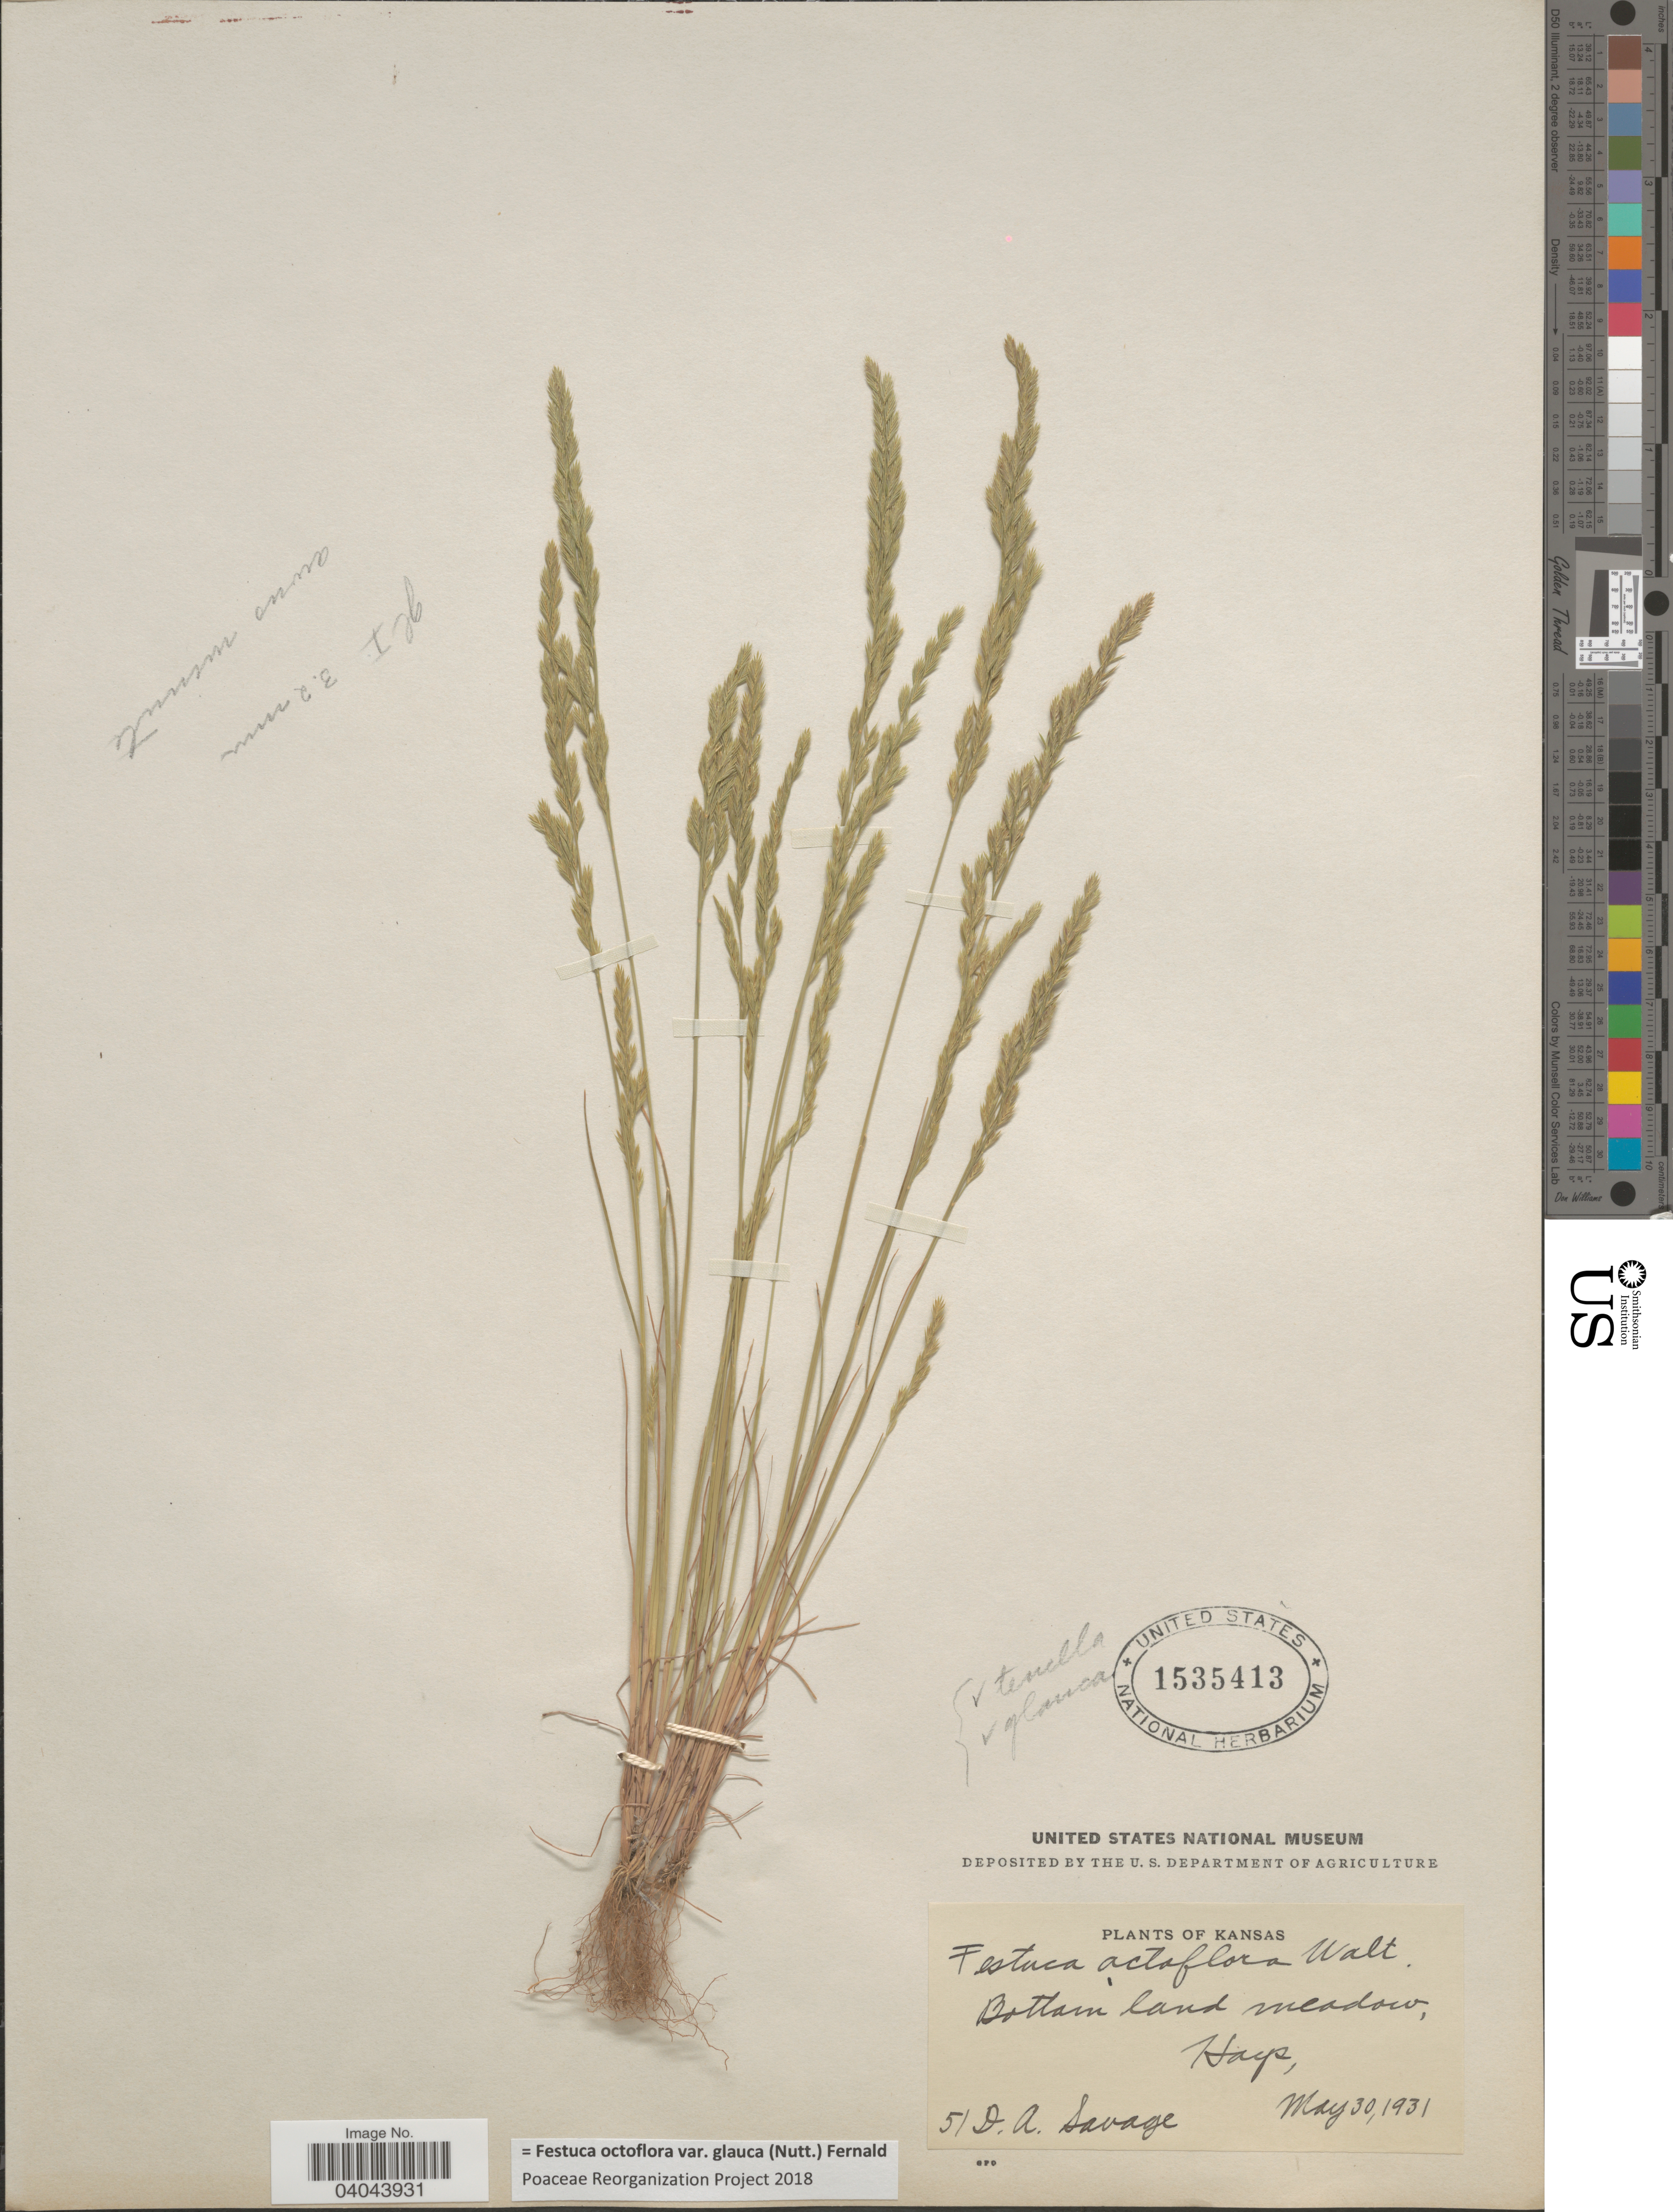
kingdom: Plantae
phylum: Tracheophyta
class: Liliopsida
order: Poales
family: Poaceae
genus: Festuca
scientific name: Festuca octoflora var. glauca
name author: (Nutt.) Fernald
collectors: D. Savage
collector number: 51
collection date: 1931-05-30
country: United States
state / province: Kansas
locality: Bottom land meadow, Hays.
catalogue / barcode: US 1535413